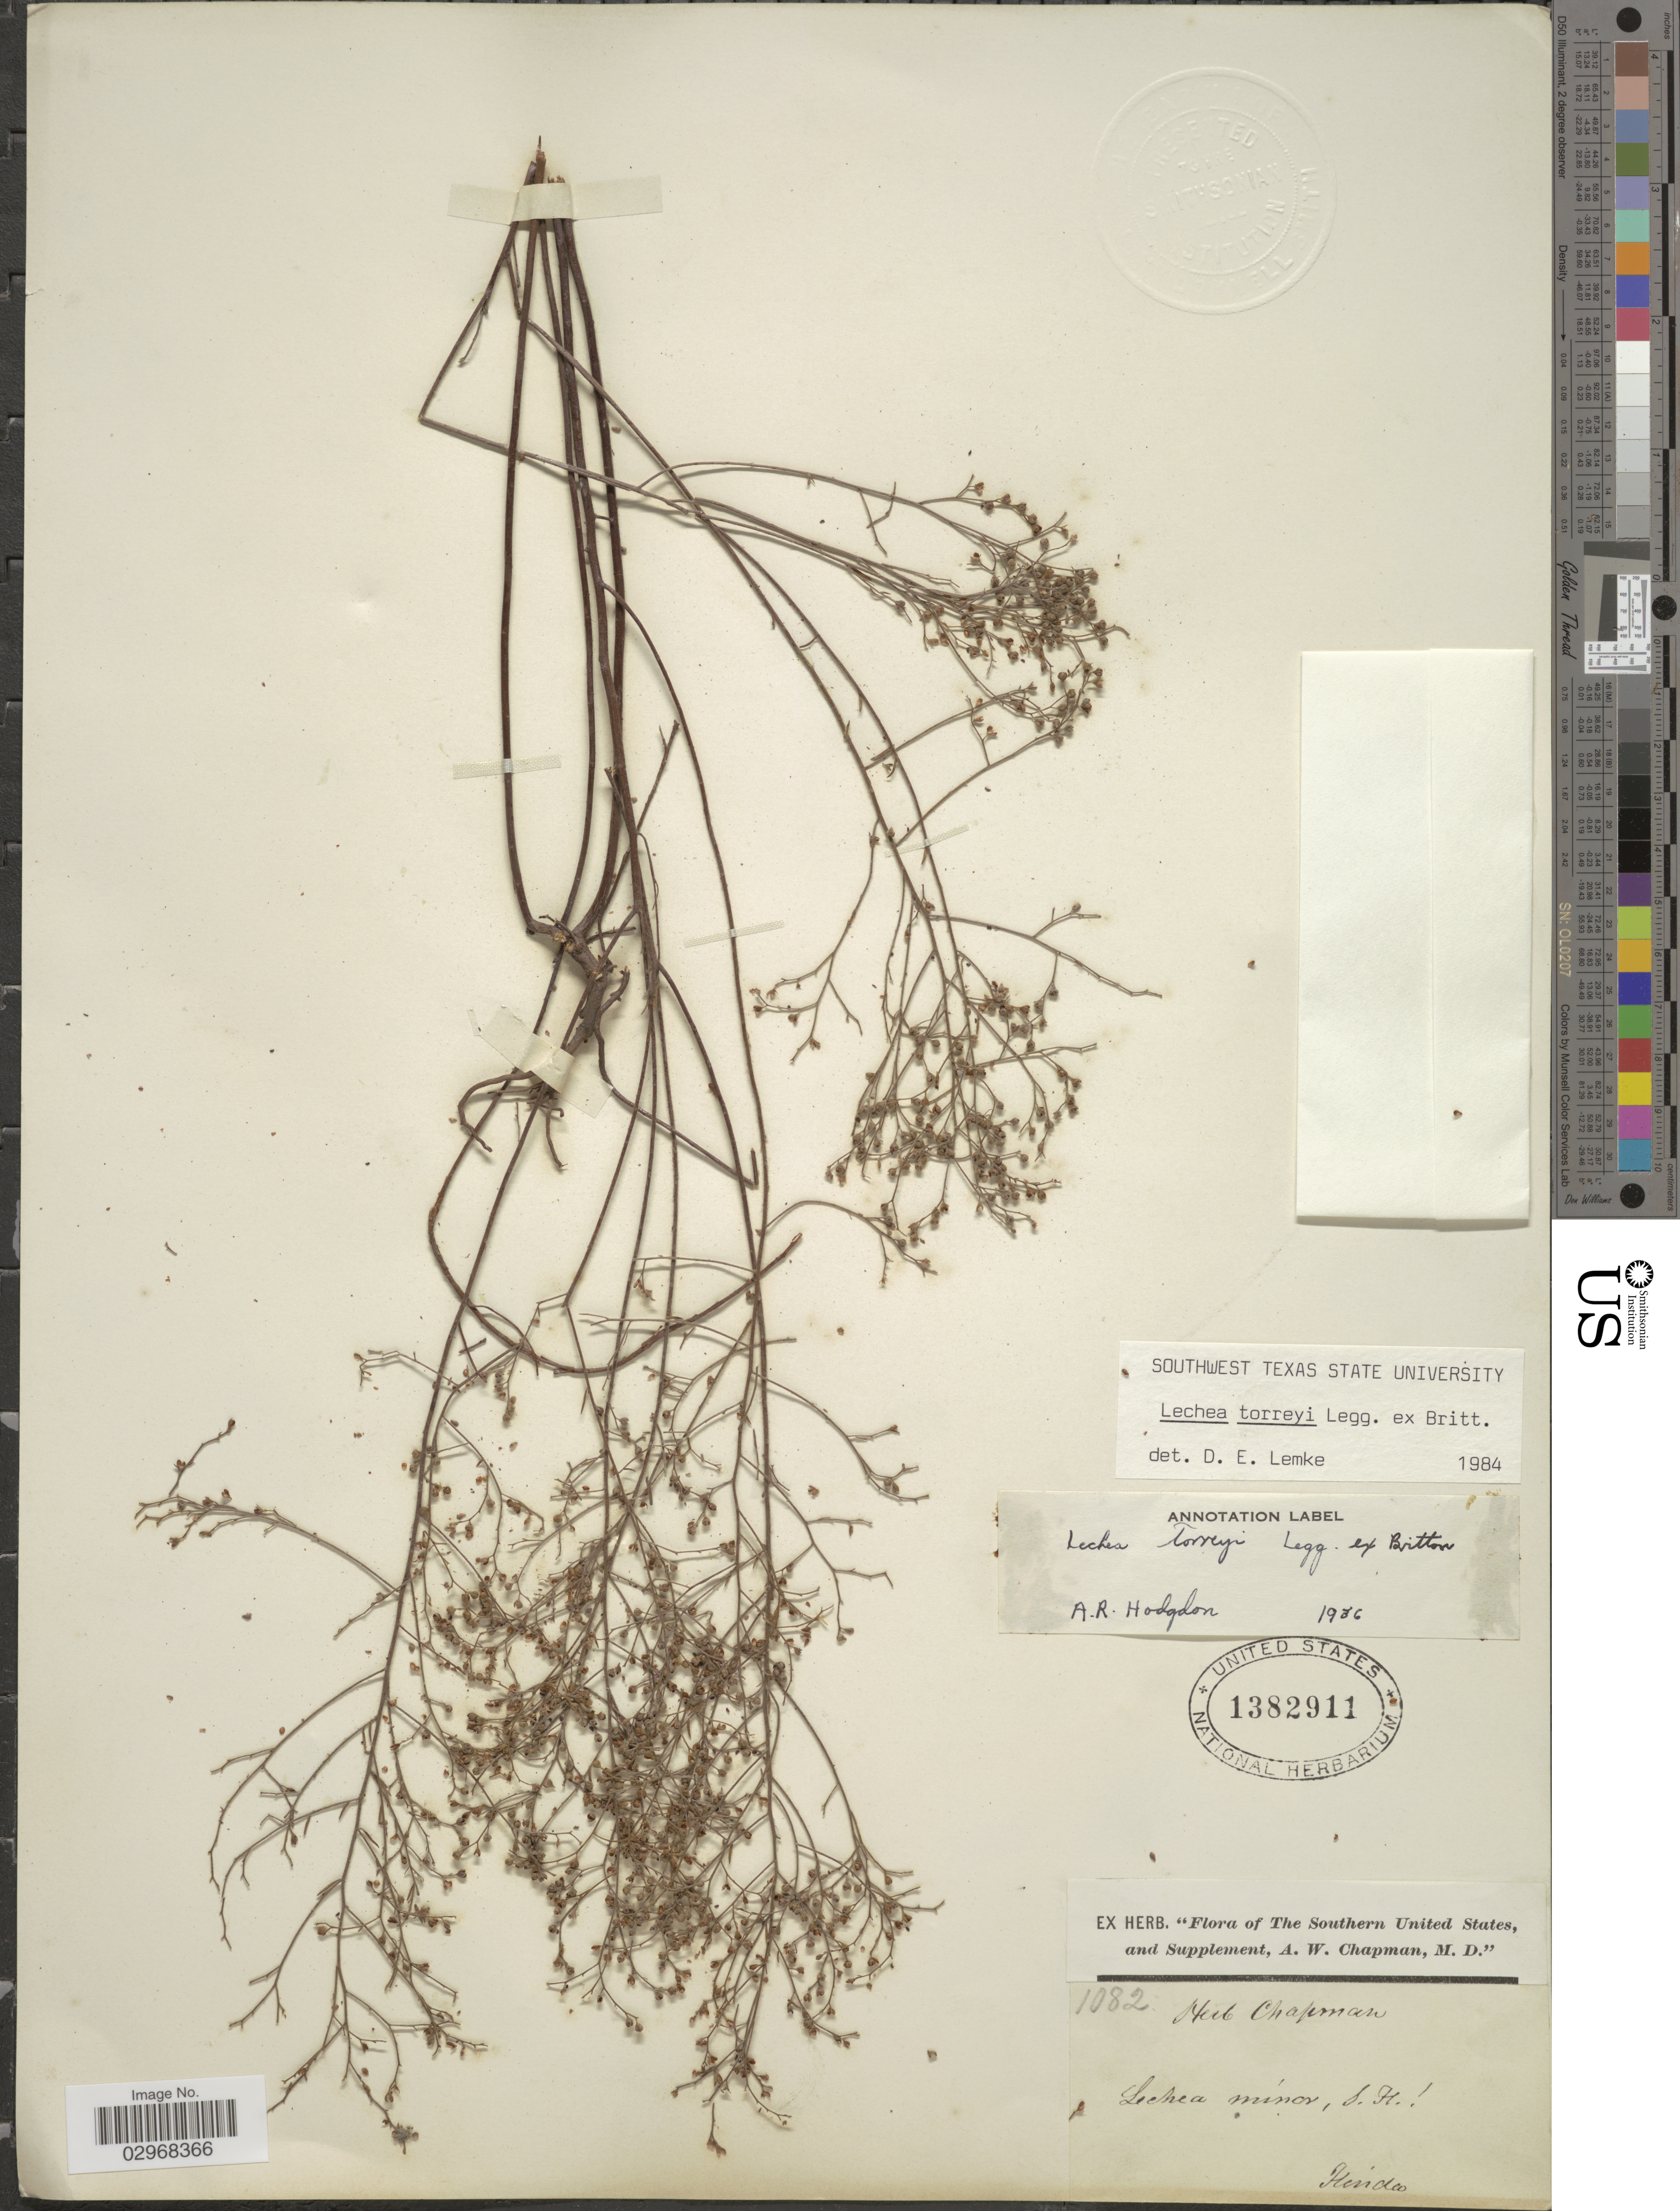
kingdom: Plantae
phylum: Tracheophyta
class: Magnoliopsida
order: Malvales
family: Cistaceae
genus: Lechea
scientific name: Lechea torreyi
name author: (Chapm.) Legg. ex Britton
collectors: ex herb. Chapman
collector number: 1082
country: United States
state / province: Florida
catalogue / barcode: US 1382911